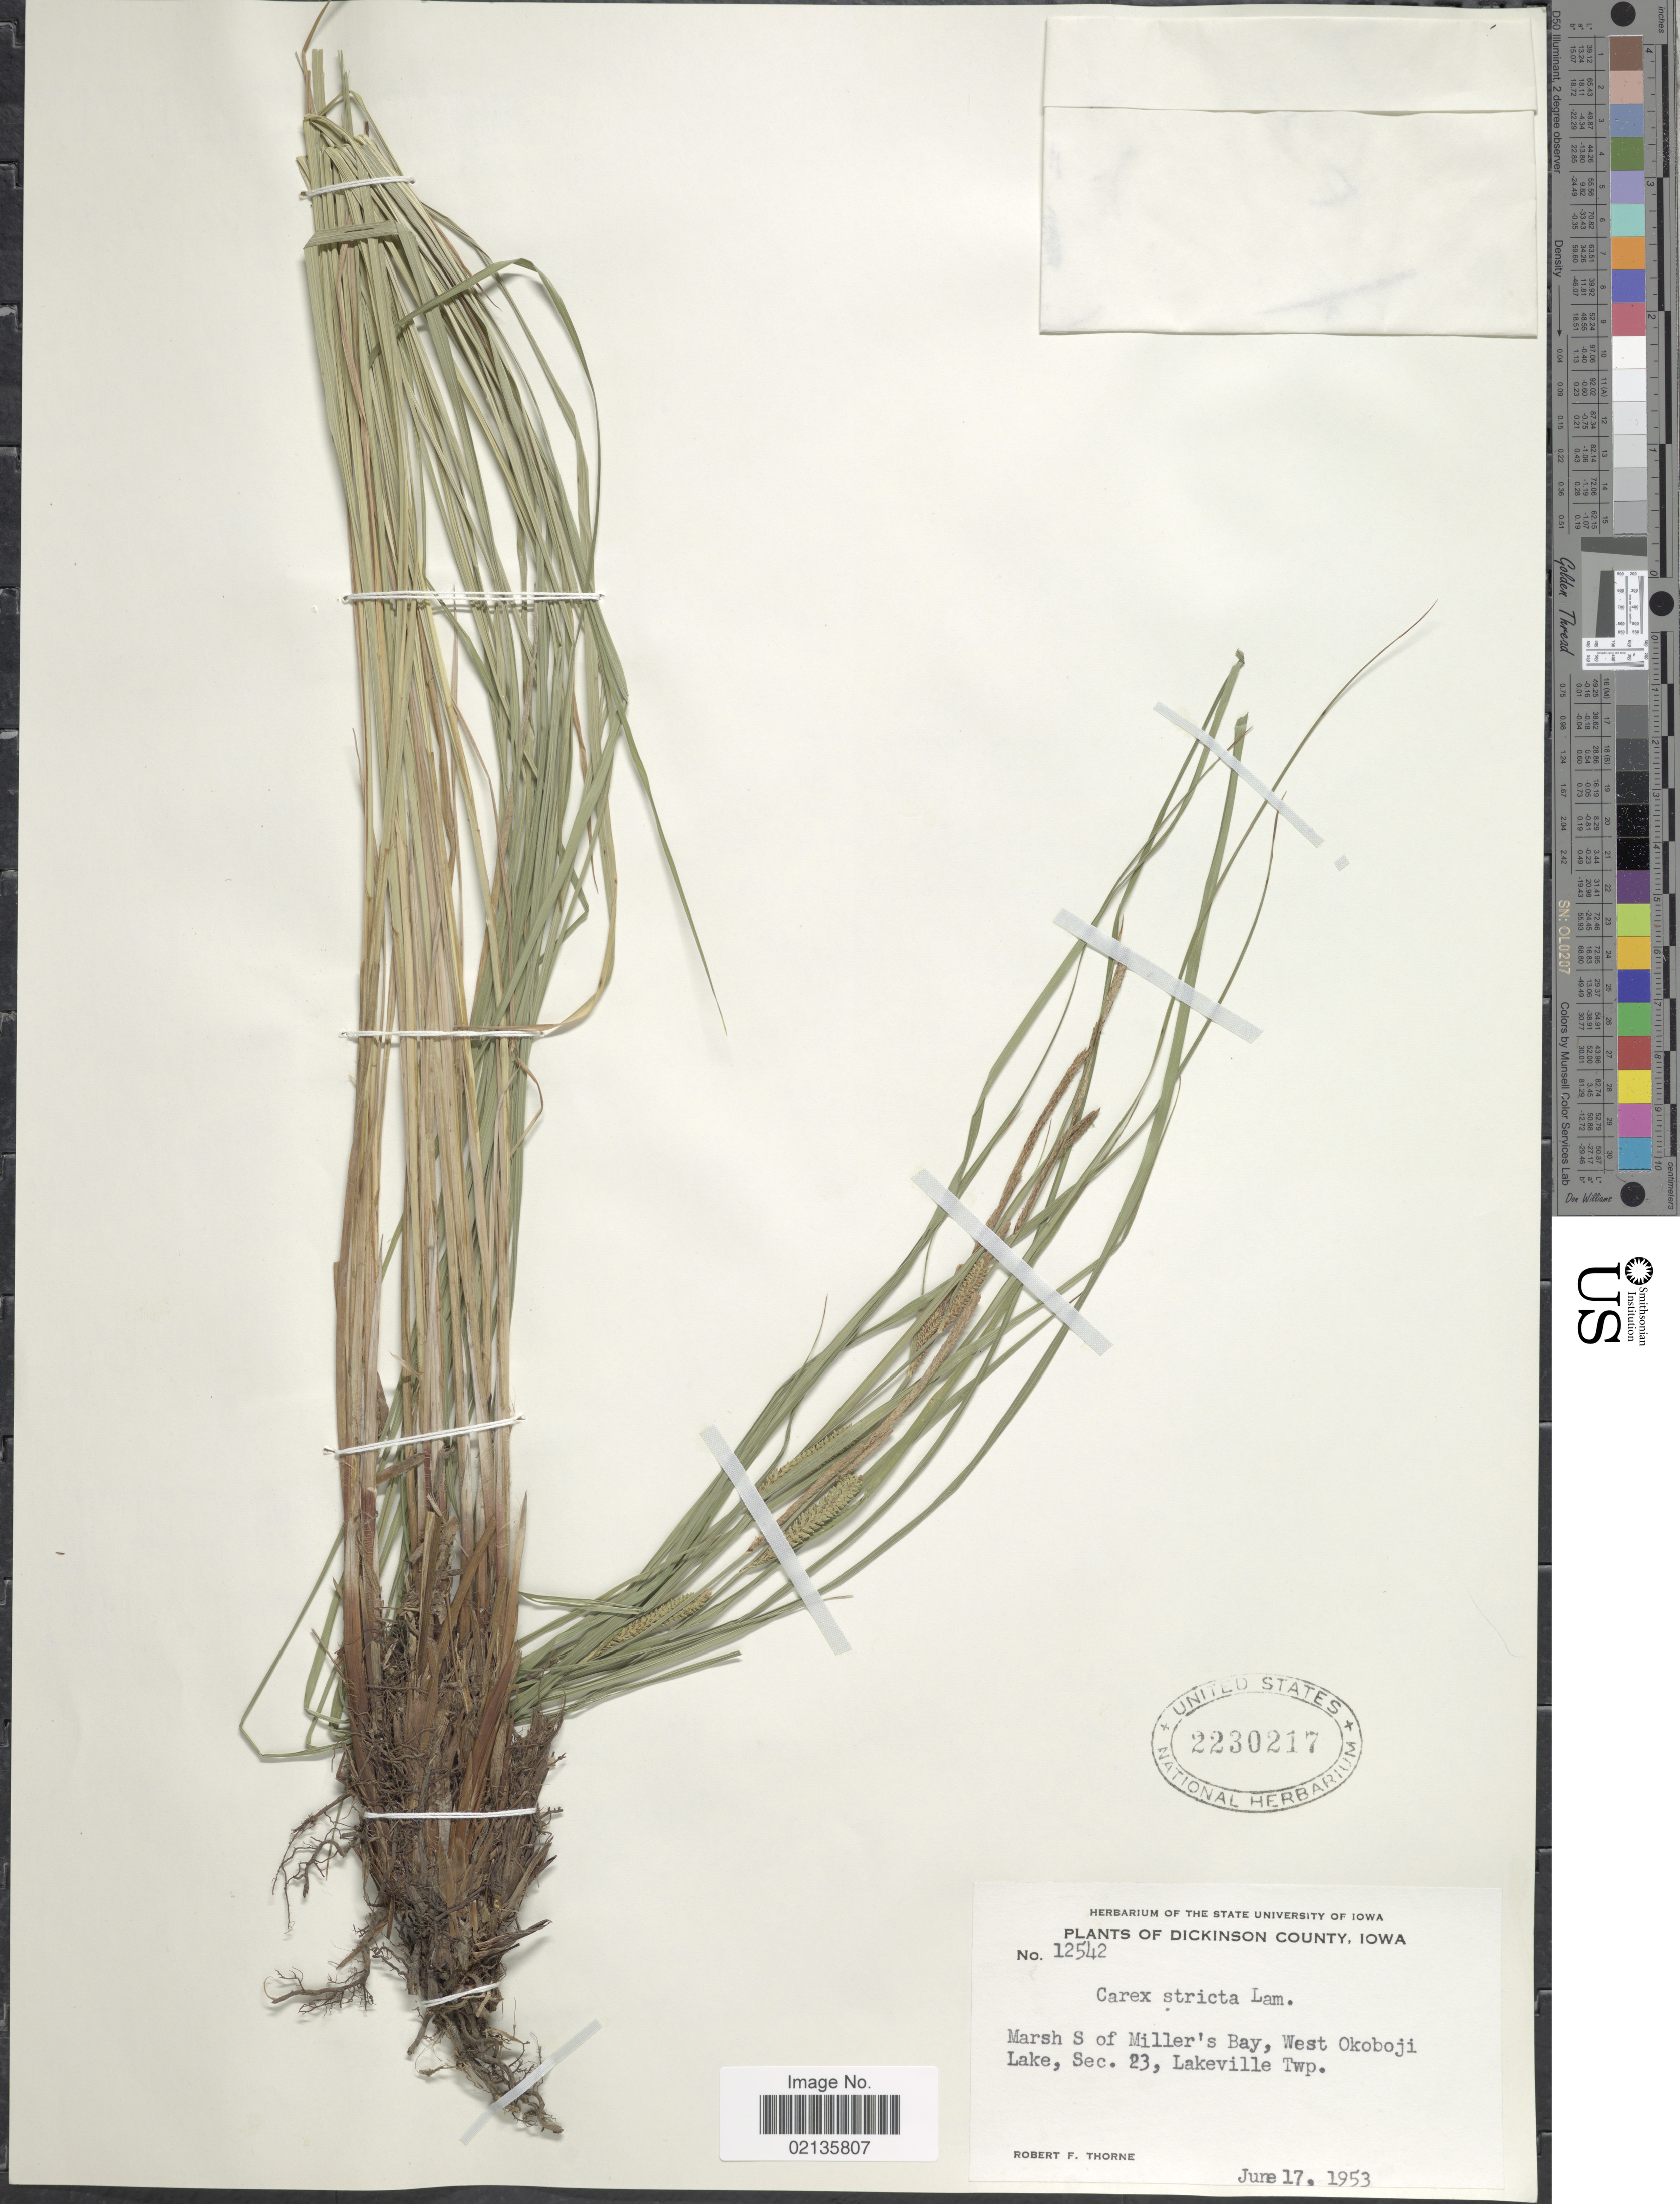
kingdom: Plantae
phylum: Tracheophyta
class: Liliopsida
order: Poales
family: Cyperaceae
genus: Carex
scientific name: Carex stricta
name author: Lam.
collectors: R. F. Thorne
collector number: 12542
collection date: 1953-06-17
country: United States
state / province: Iowa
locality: Dickinson County, Marsh S of Miller's Bay, West of Okoboji Lake, Sec. 23, Lakeville Twp.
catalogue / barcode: US 2230217